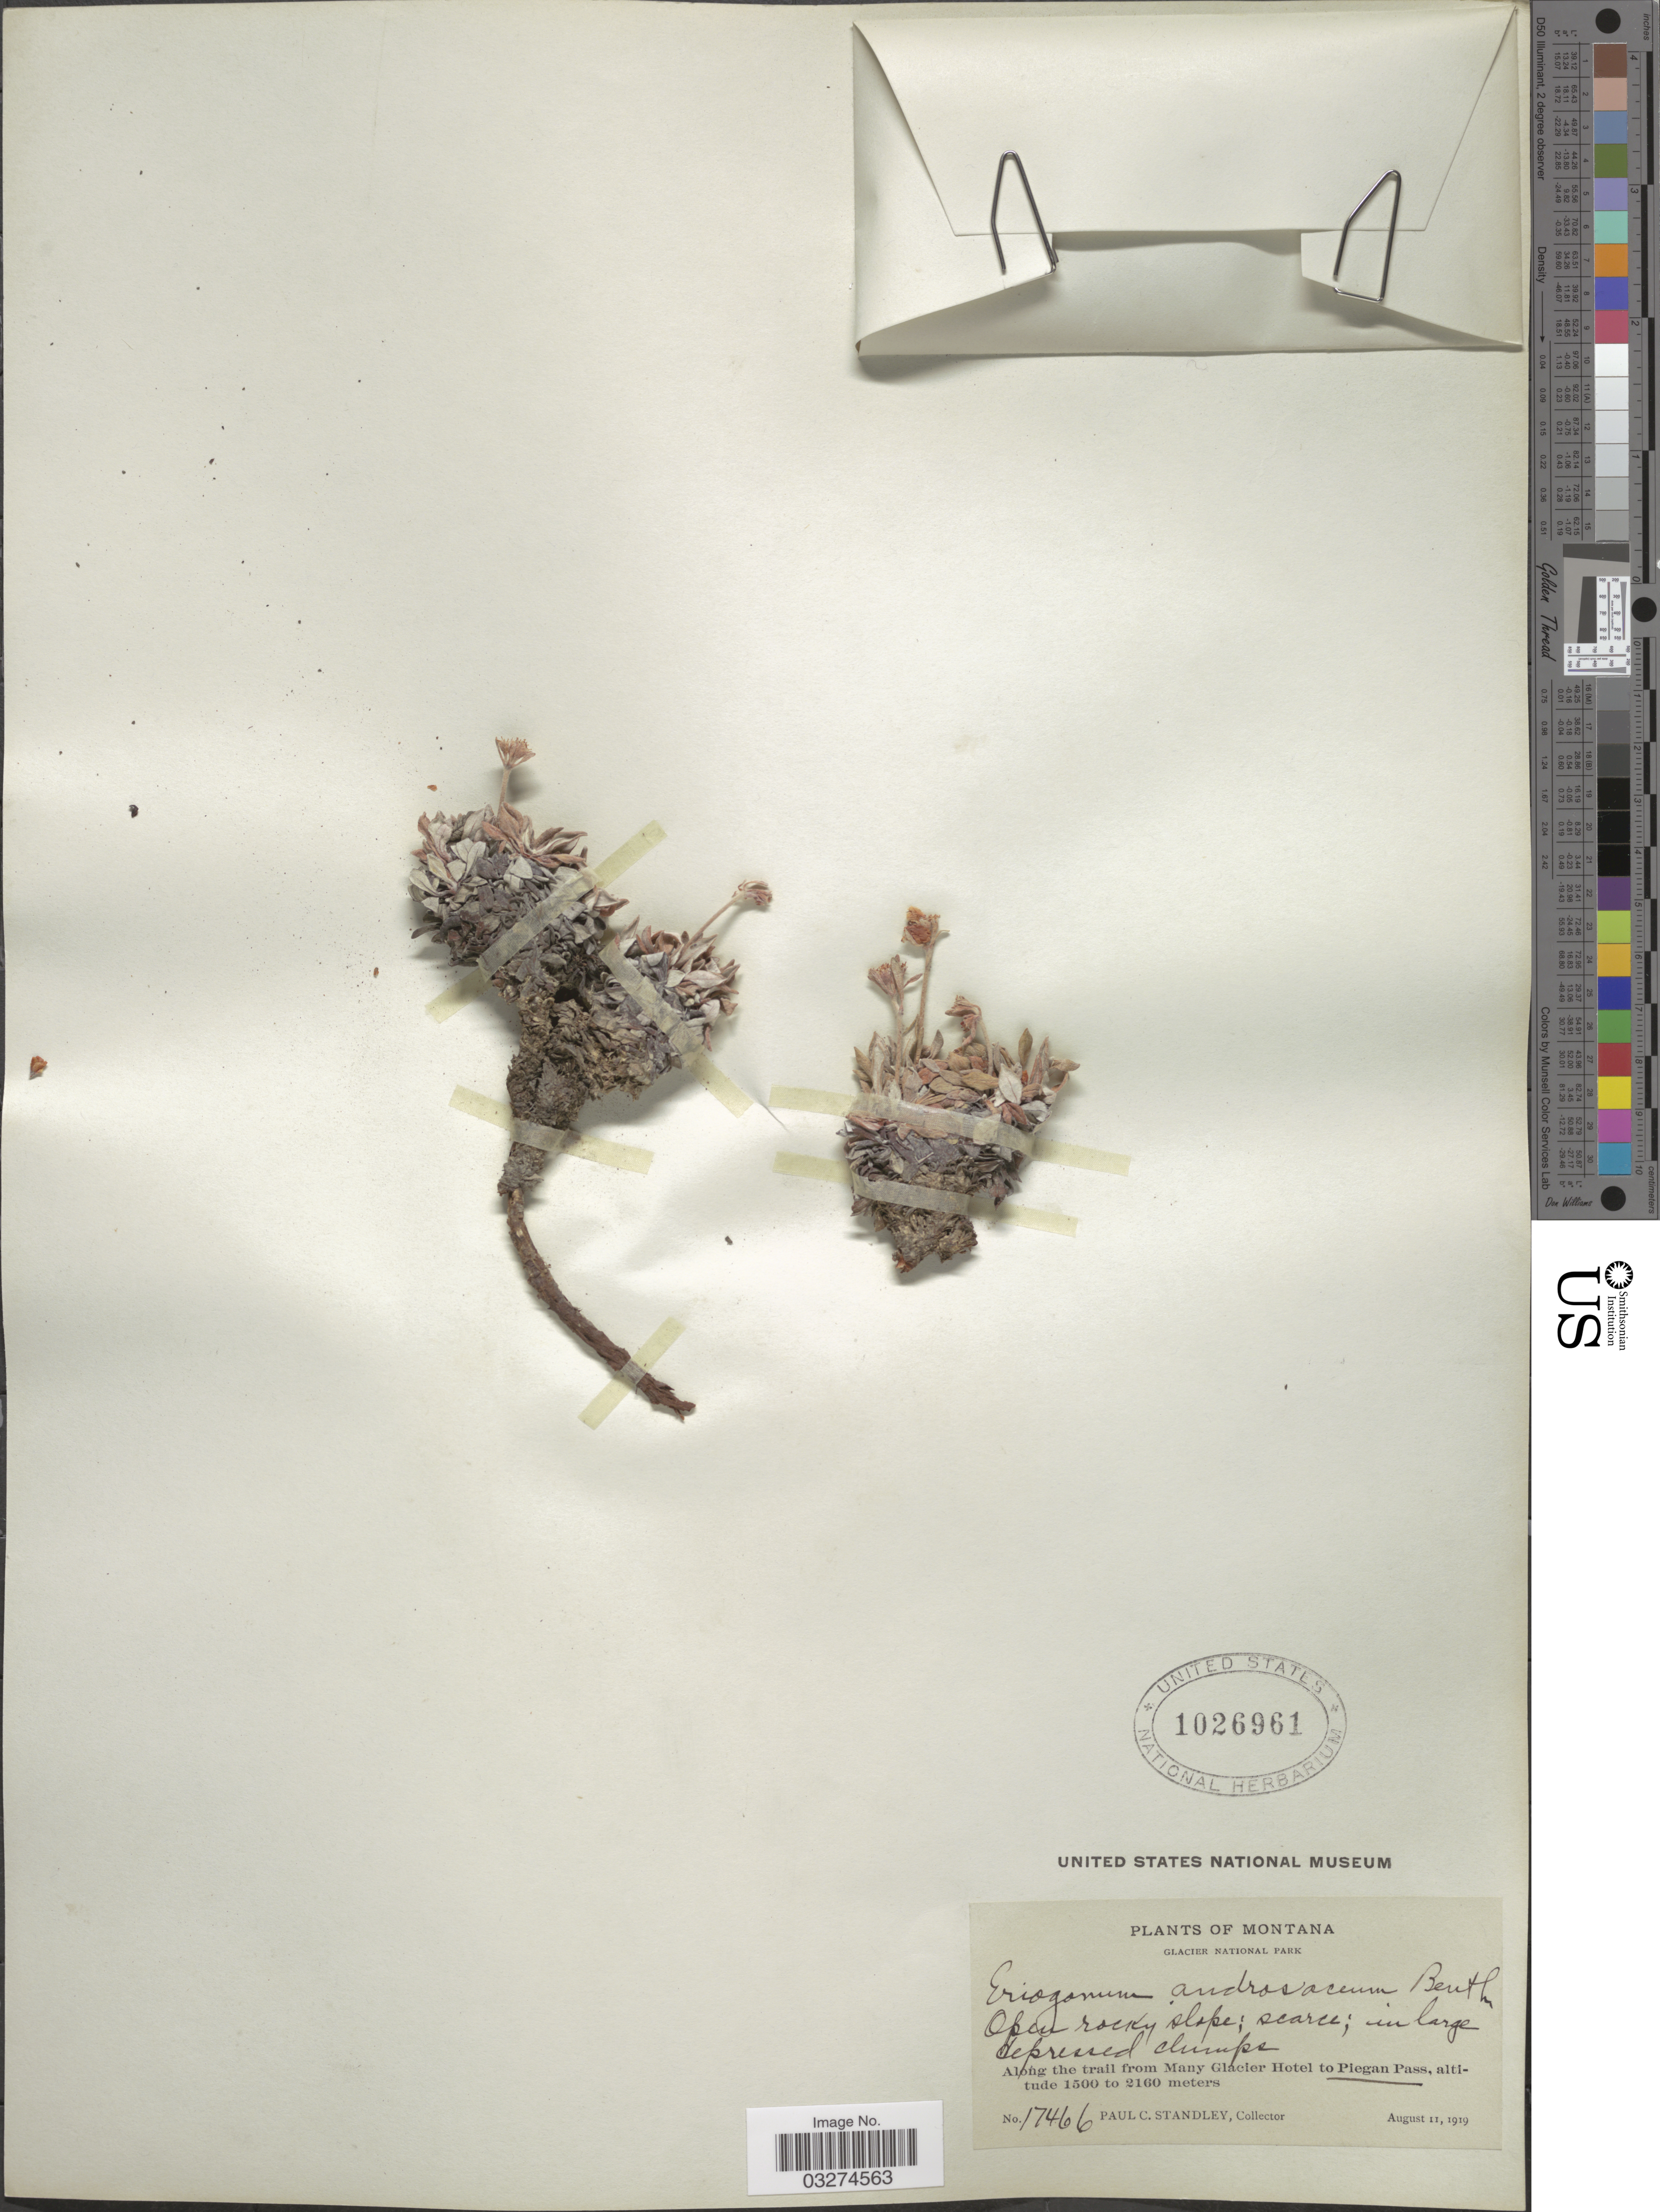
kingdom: Plantae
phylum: Tracheophyta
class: Magnoliopsida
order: Caryophyllales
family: Polygonaceae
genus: Eriogonum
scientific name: Eriogonum androsaceum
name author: Benth.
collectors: P. C. Standley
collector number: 17466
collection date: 1919-08-11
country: United States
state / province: Montana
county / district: Glacier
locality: Glacier National Park. Along the trail from Many Glacier Hotel to Piegan Pass.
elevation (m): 1500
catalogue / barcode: US 1026961